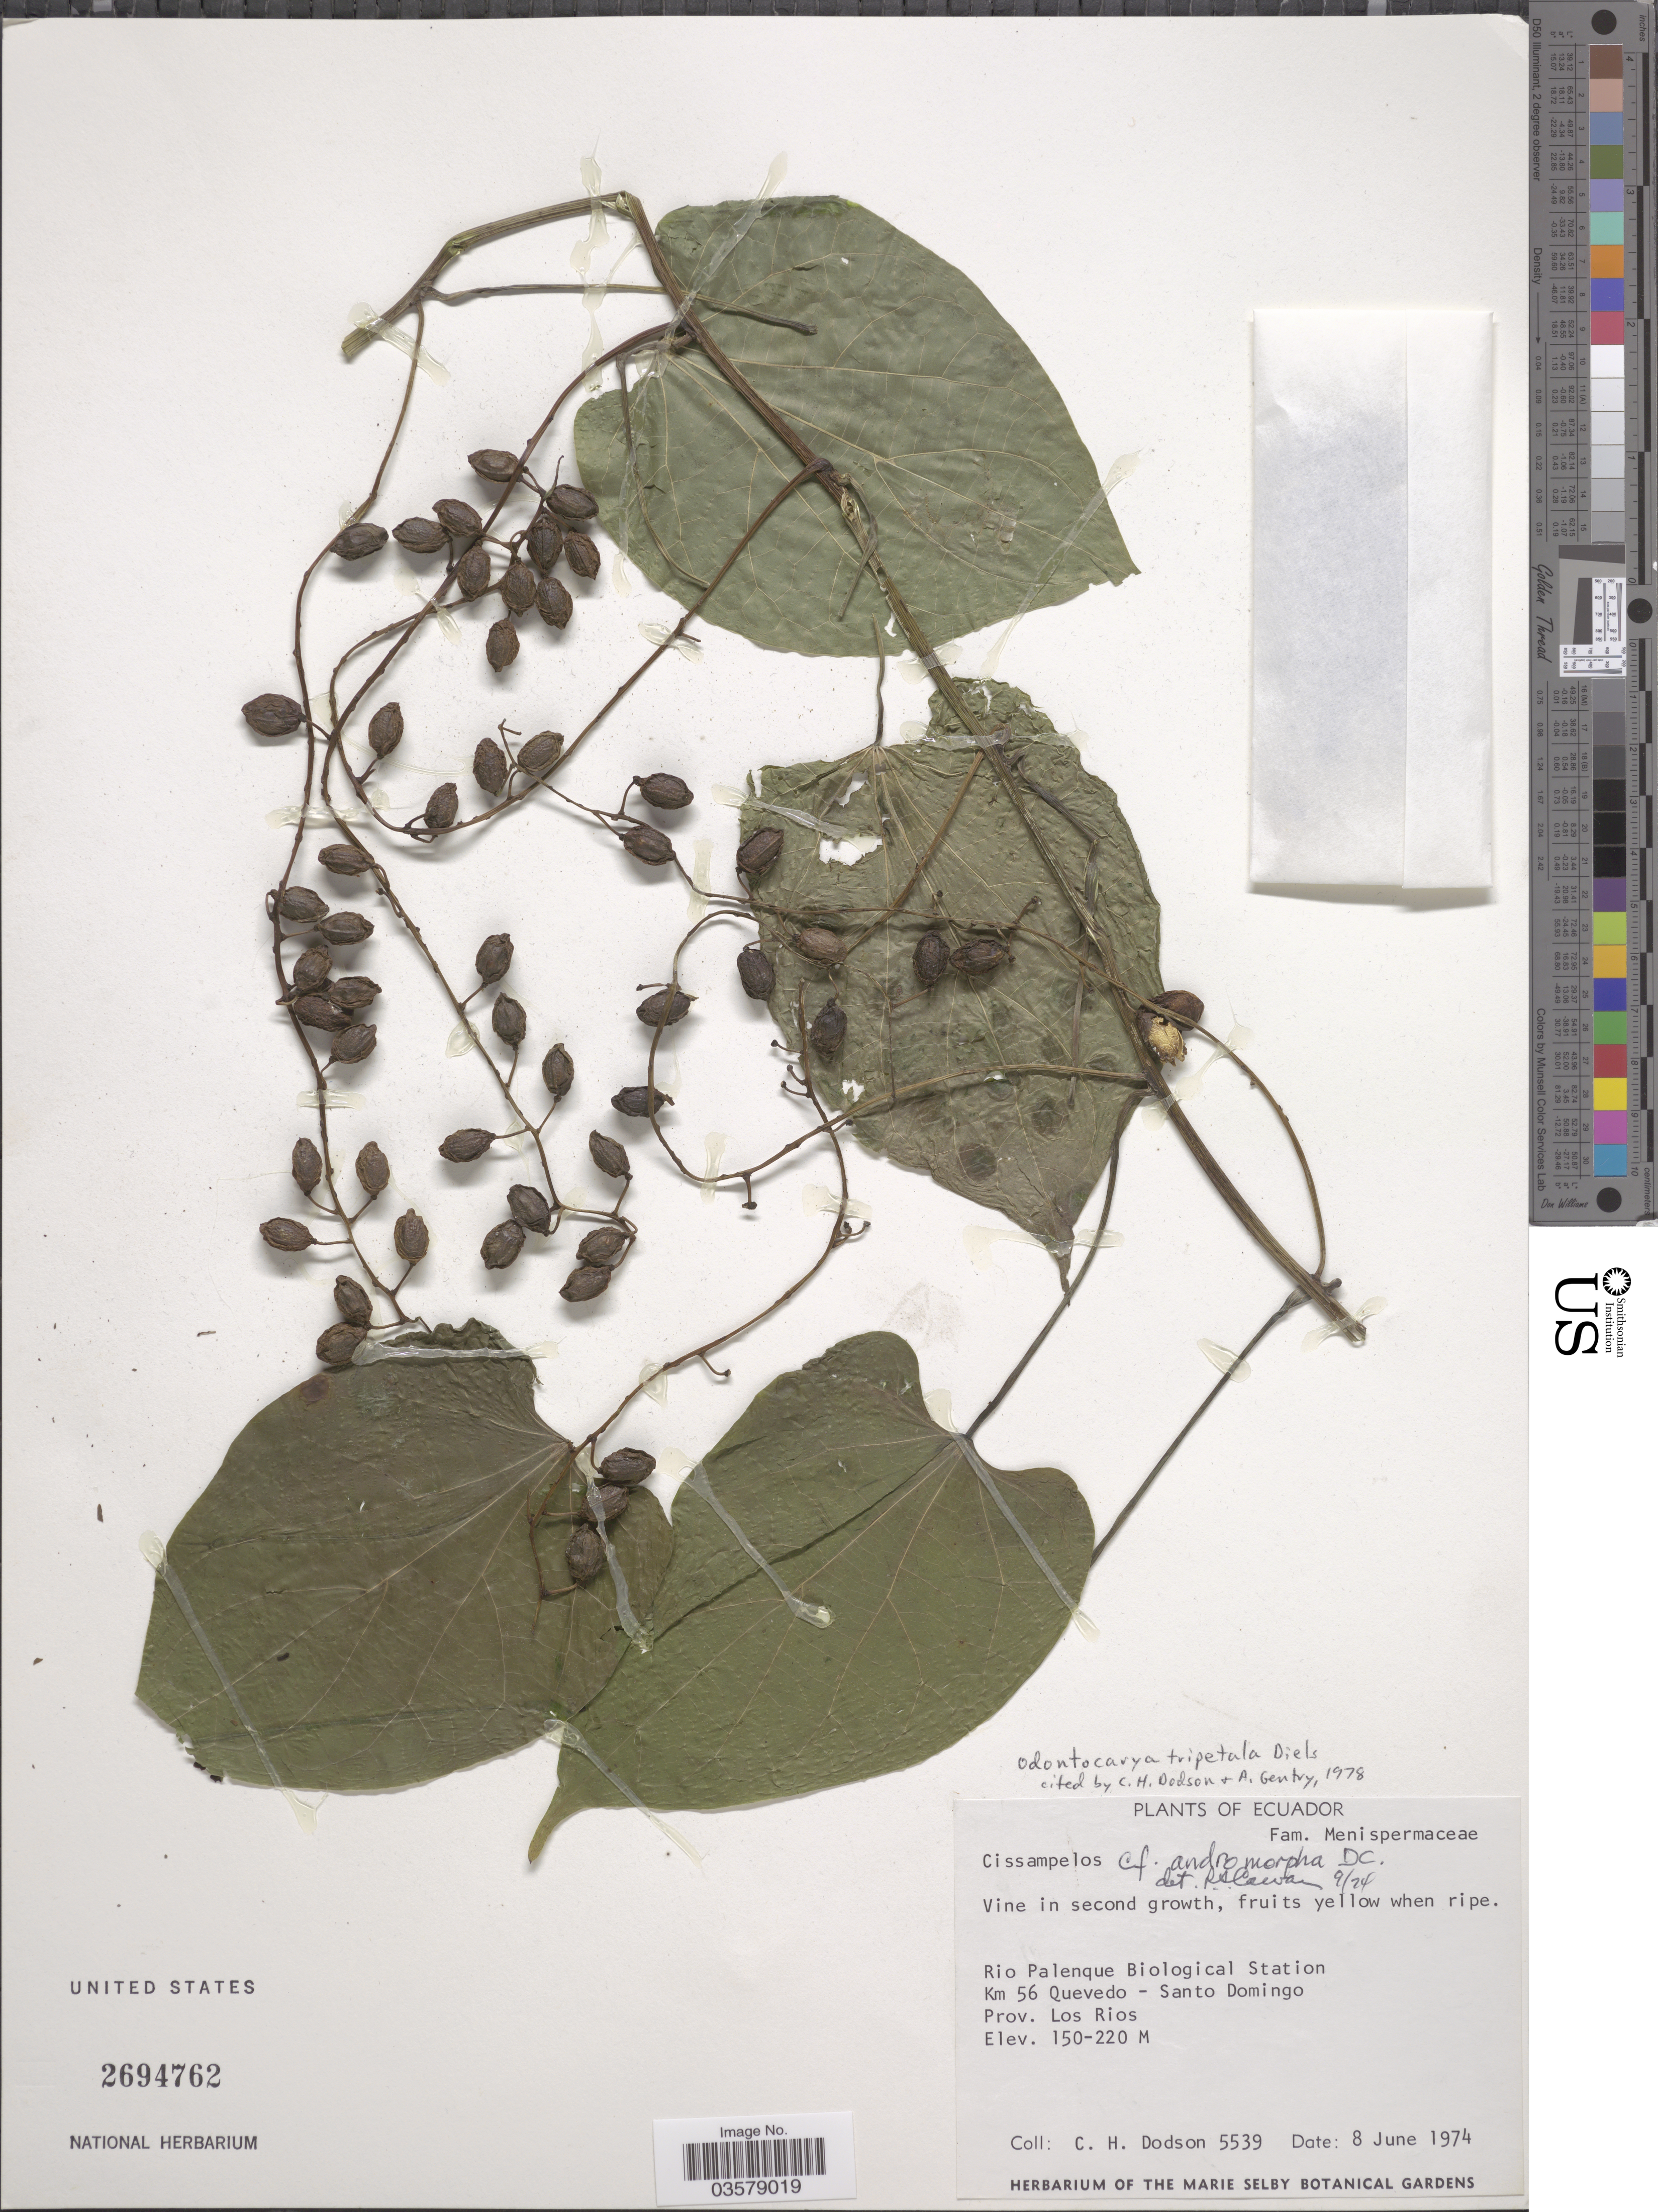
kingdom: Plantae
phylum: Tracheophyta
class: Magnoliopsida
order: Ranunculales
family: Menispermaceae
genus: Odontocarya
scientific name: Odontocarya tripetala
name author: Diels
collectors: C. H. Dodson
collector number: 5539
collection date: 1974-06-08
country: Ecuador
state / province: Los Ríos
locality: Rio Palenque Biological Station. Km 56 Quevedo - Santo Domingo.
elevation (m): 150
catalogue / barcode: US 2694762